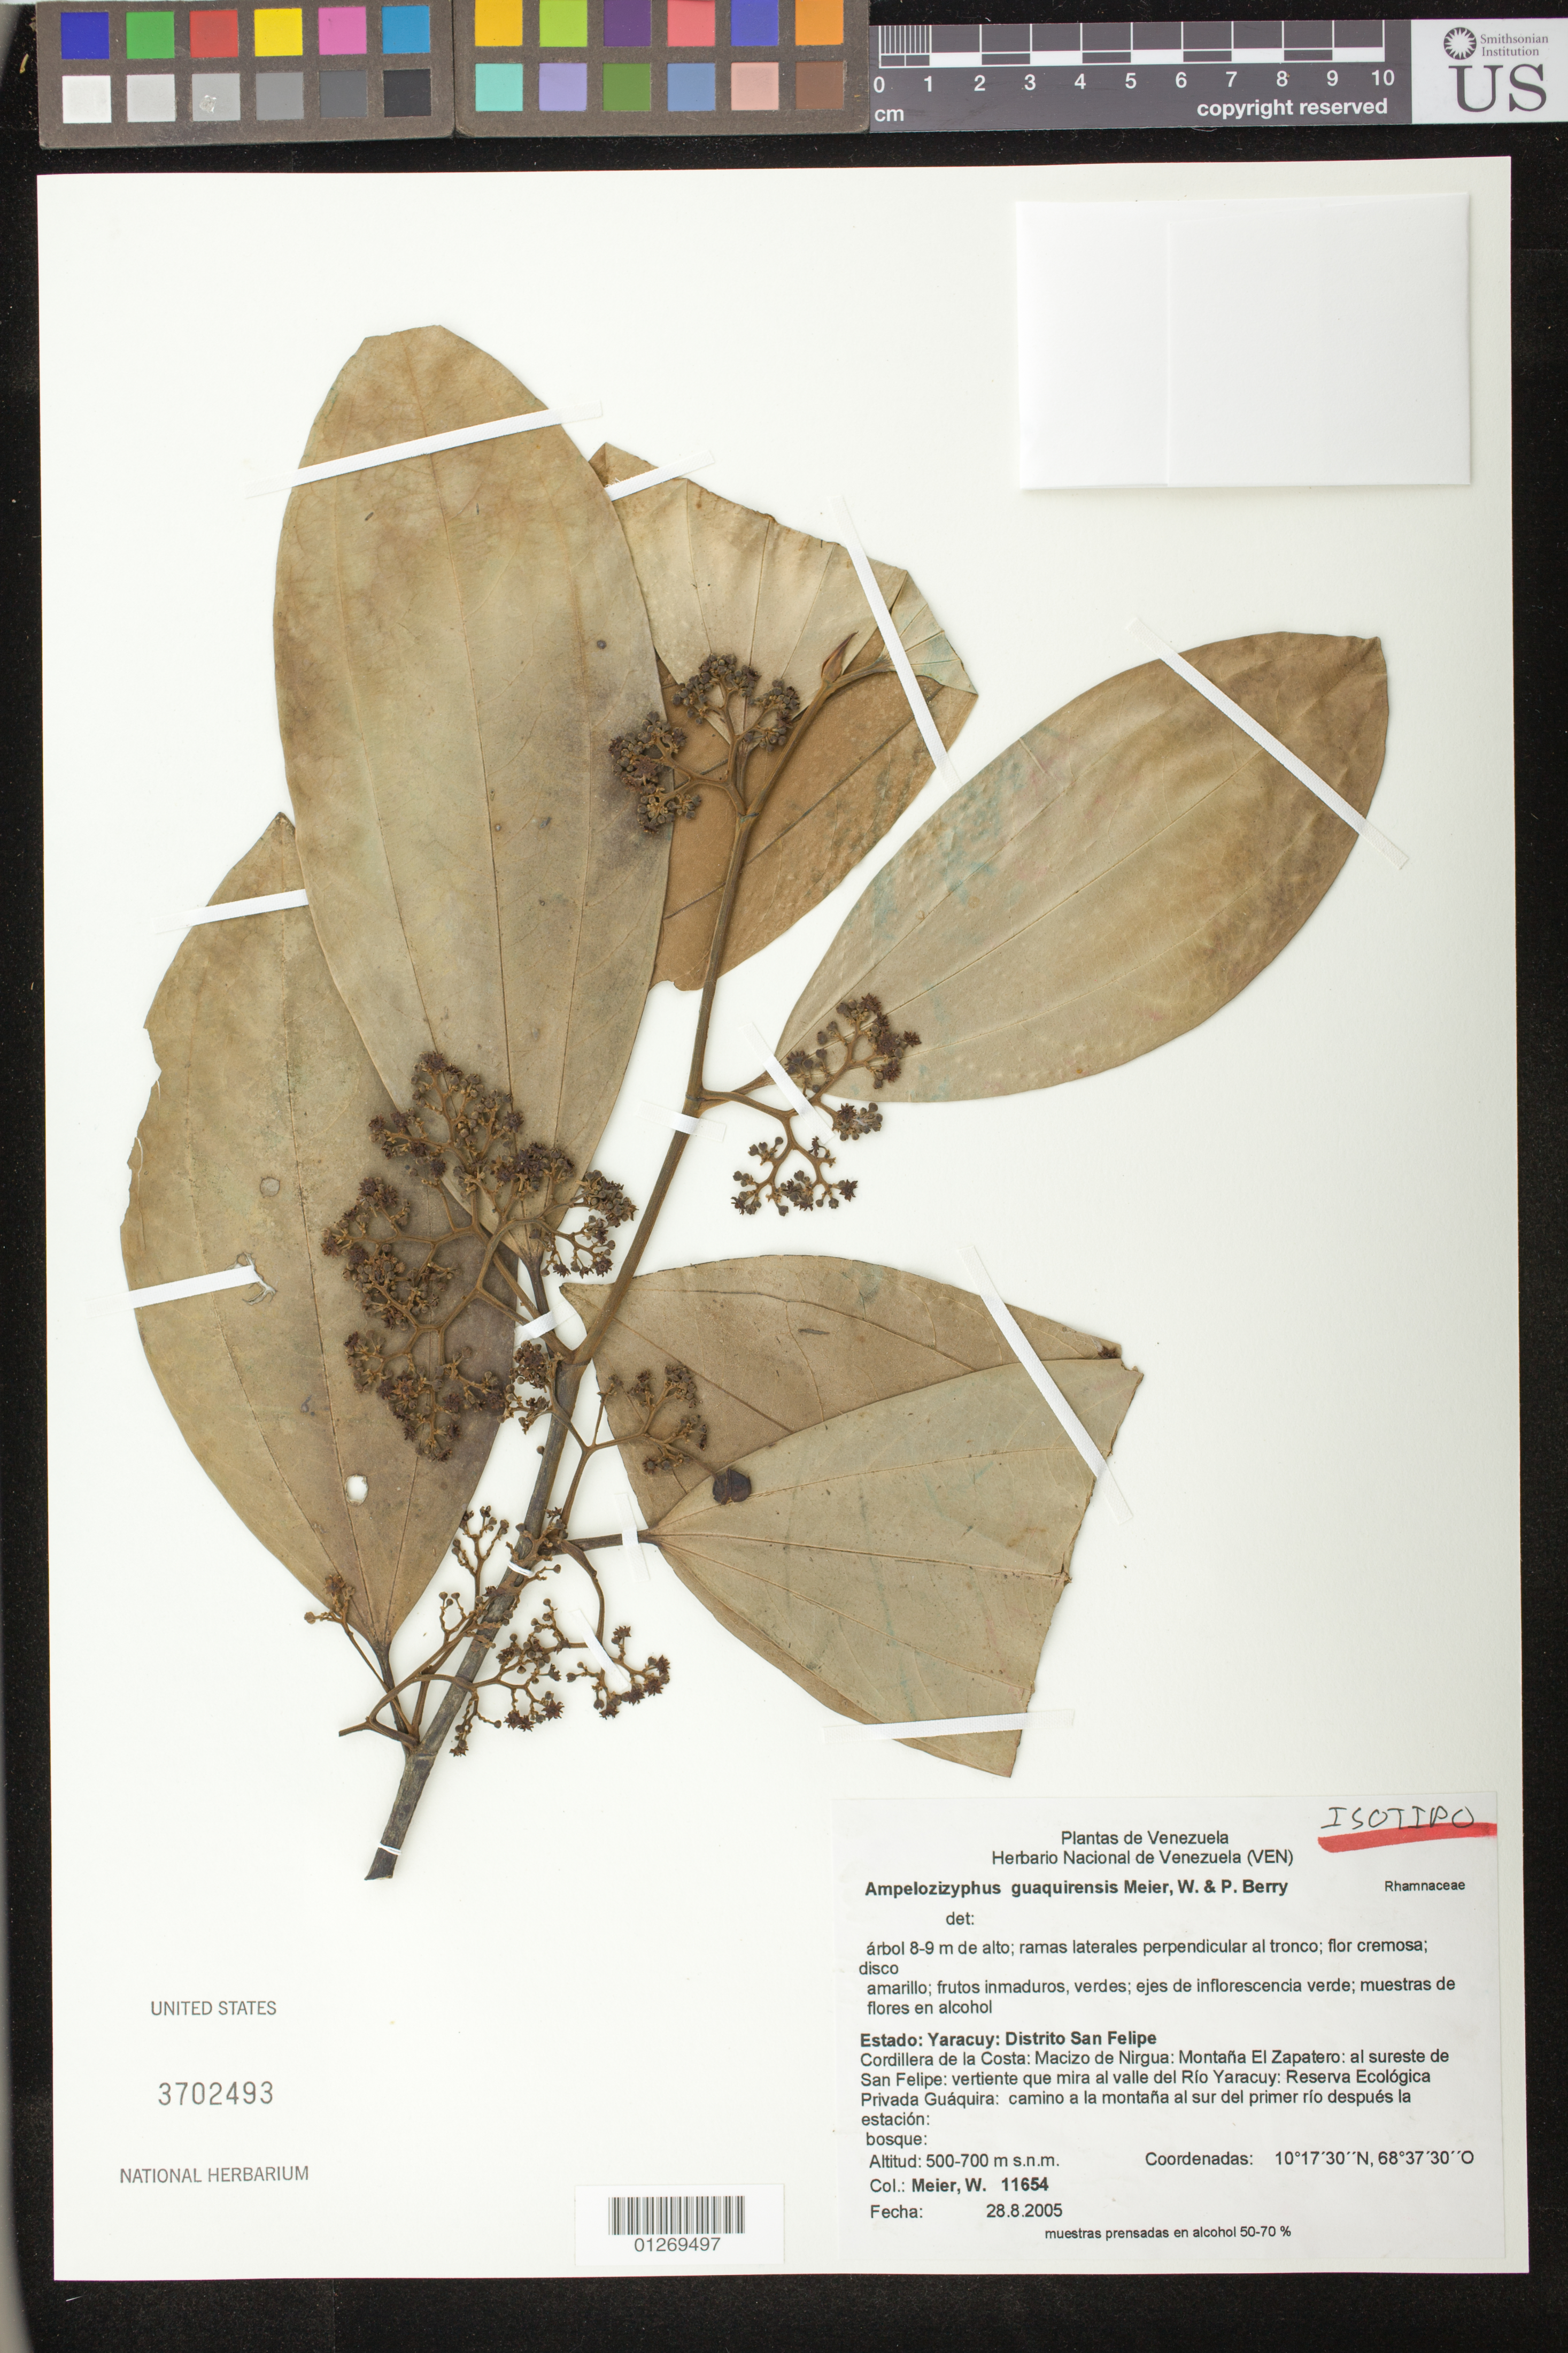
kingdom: Plantae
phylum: Tracheophyta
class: Magnoliopsida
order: Rosales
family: Rhamnaceae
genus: Ampelozizyphus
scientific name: Ampelozizyphus guaquirensis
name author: Meier & P.E. Berry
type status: Isotype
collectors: W. Meier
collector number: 11654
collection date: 2005-08-28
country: Venezuela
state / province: Yaracuy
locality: Estado Yaracuy, Distrito San Felipe. Cordillera de la Costa, Macizo de Nirgua, montana El Zapatero, al sureste de San Felipe, vertiente que mira al valle del Rio Yaracuy, Reserva Ecologica Privada Guaquira, camino a la montana al sur del primer rio despues la estacion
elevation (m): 500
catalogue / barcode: US 3702493